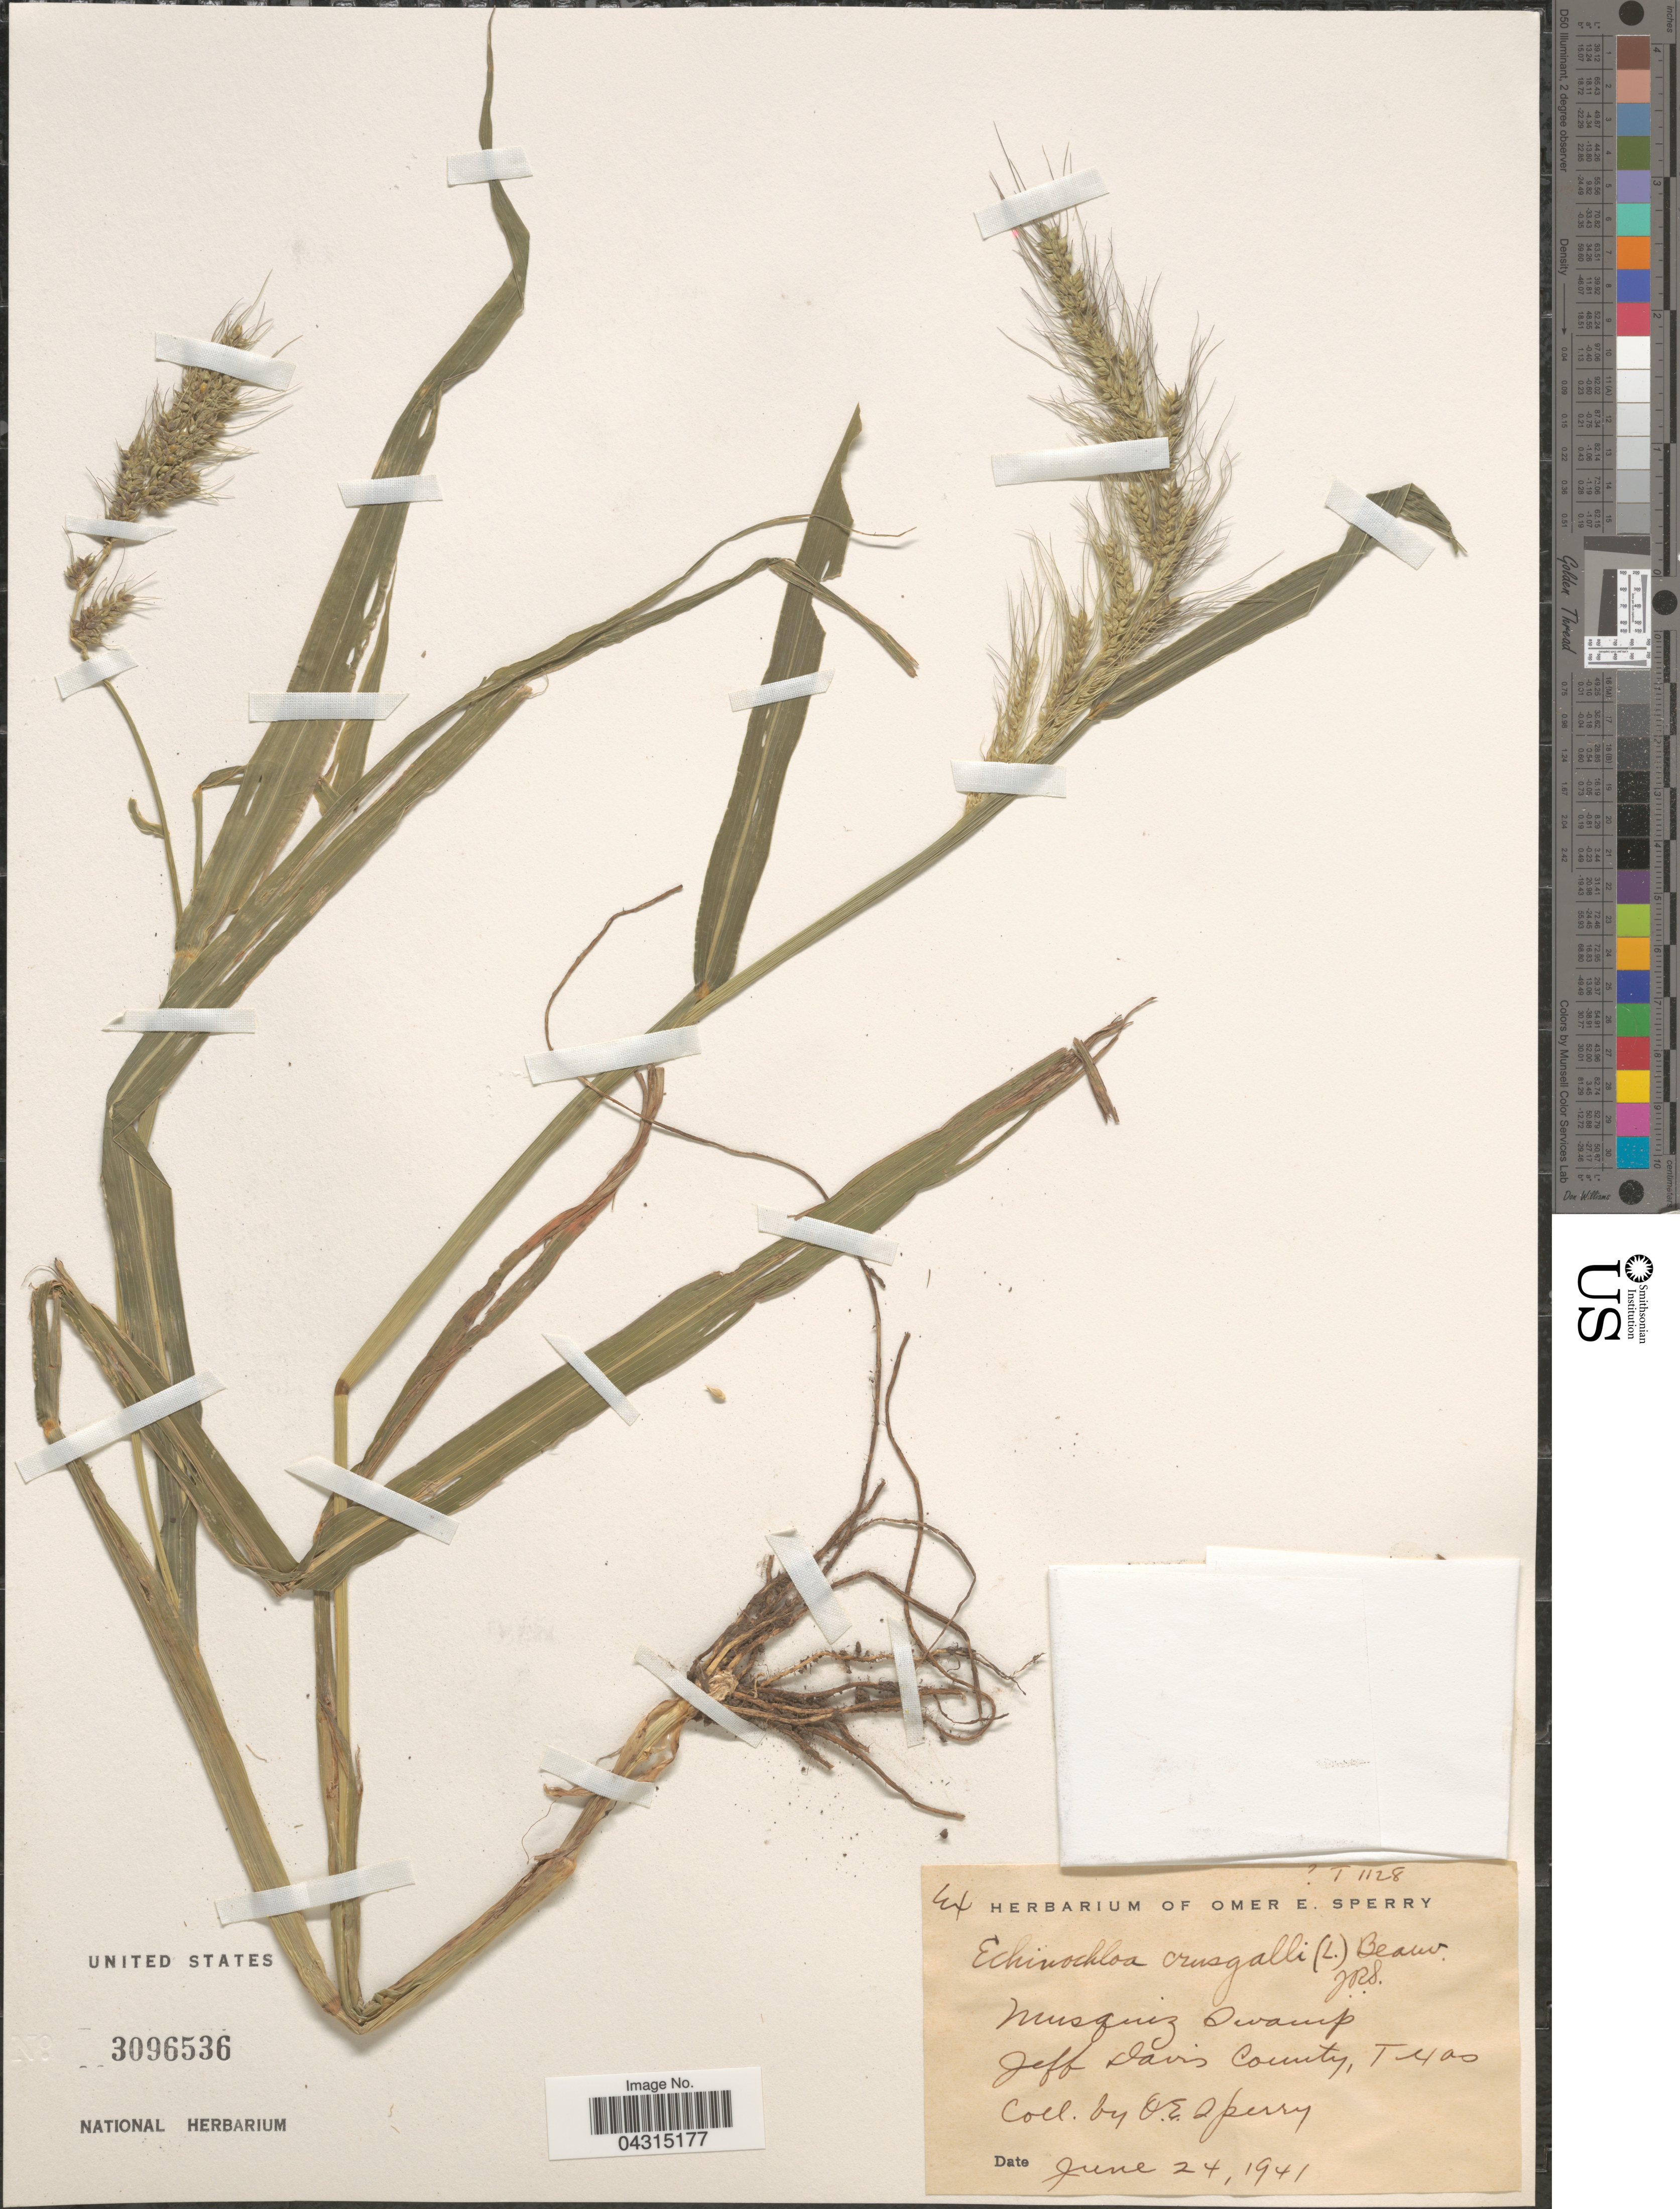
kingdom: Plantae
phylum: Tracheophyta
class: Liliopsida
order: Poales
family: Poaceae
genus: Echinochloa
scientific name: Echinochloa crus-galli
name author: (L.) P. Beauv.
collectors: O. E. Sperry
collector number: T1128?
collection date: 1941-06-24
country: United States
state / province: Texas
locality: Musquiz Swamp. Jeff Davis County.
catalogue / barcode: US 3096536